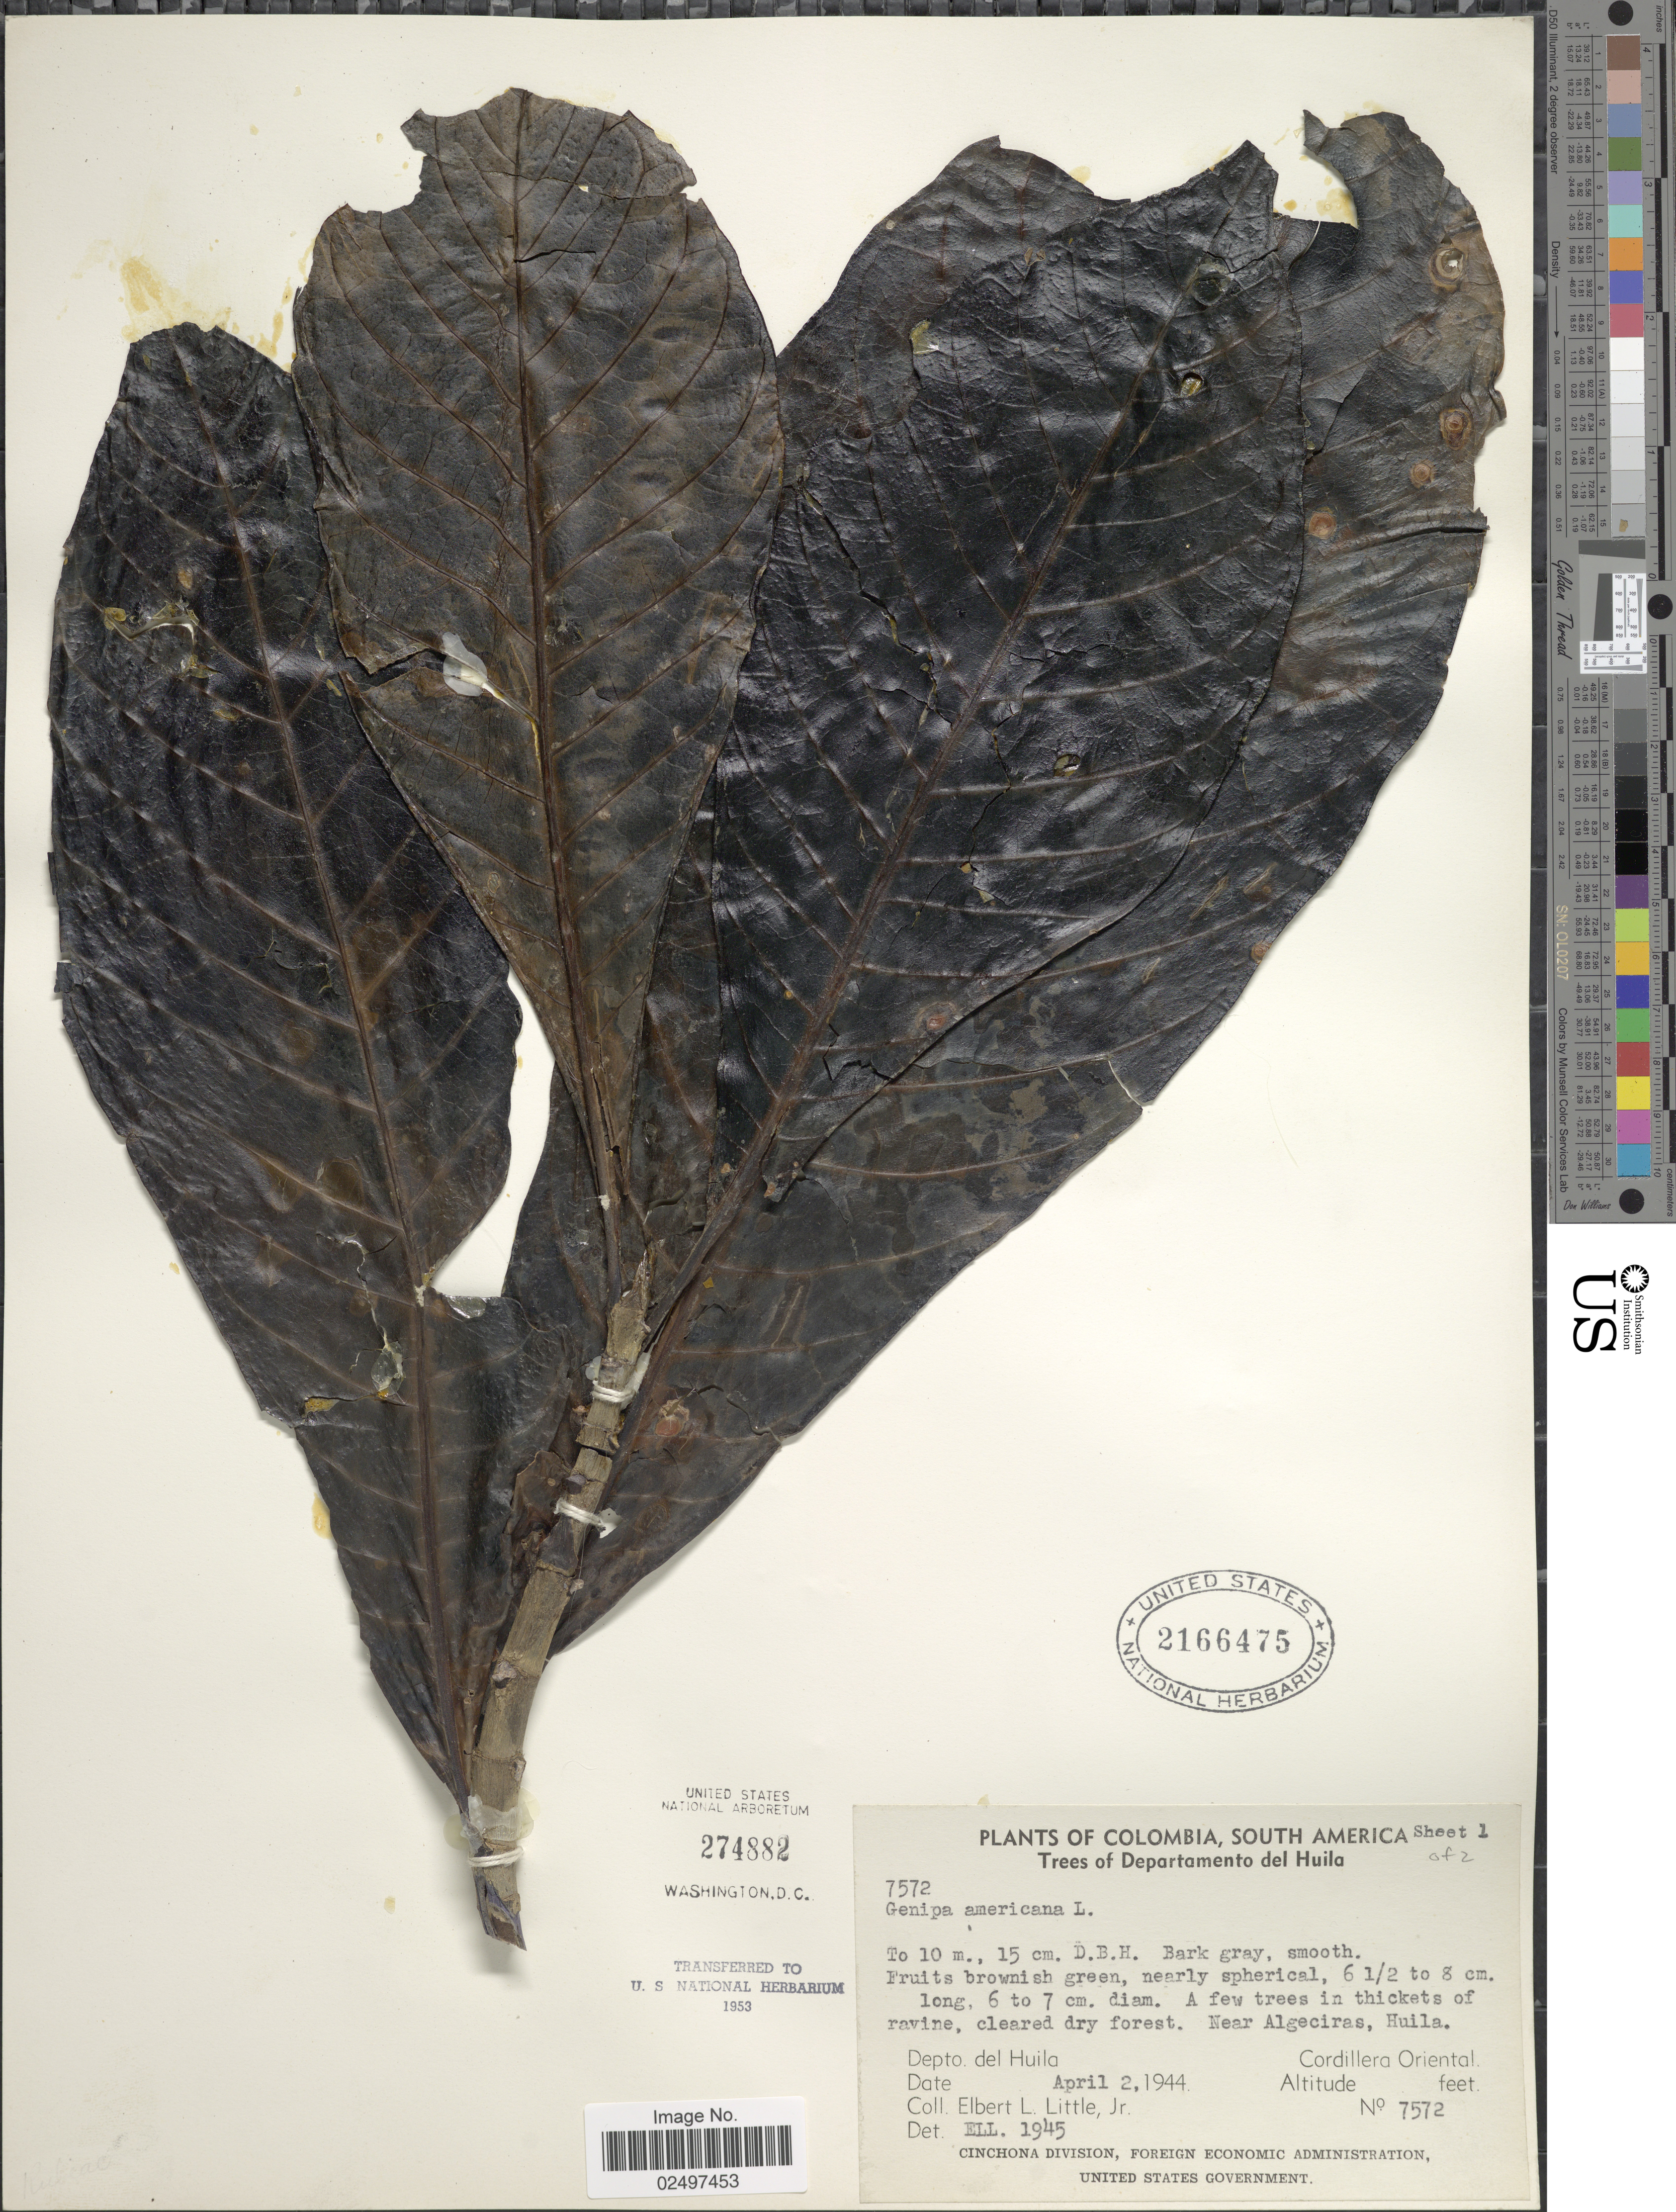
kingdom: Plantae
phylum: Tracheophyta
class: Magnoliopsida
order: Gentianales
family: Rubiaceae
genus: Genipa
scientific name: Genipa americana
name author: L.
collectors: E. L. Little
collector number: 7572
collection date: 1944-04-02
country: Colombia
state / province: Huila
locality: Near Algeciras. Depto. del Huila, Cordillera Oriental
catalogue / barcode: US 2166475